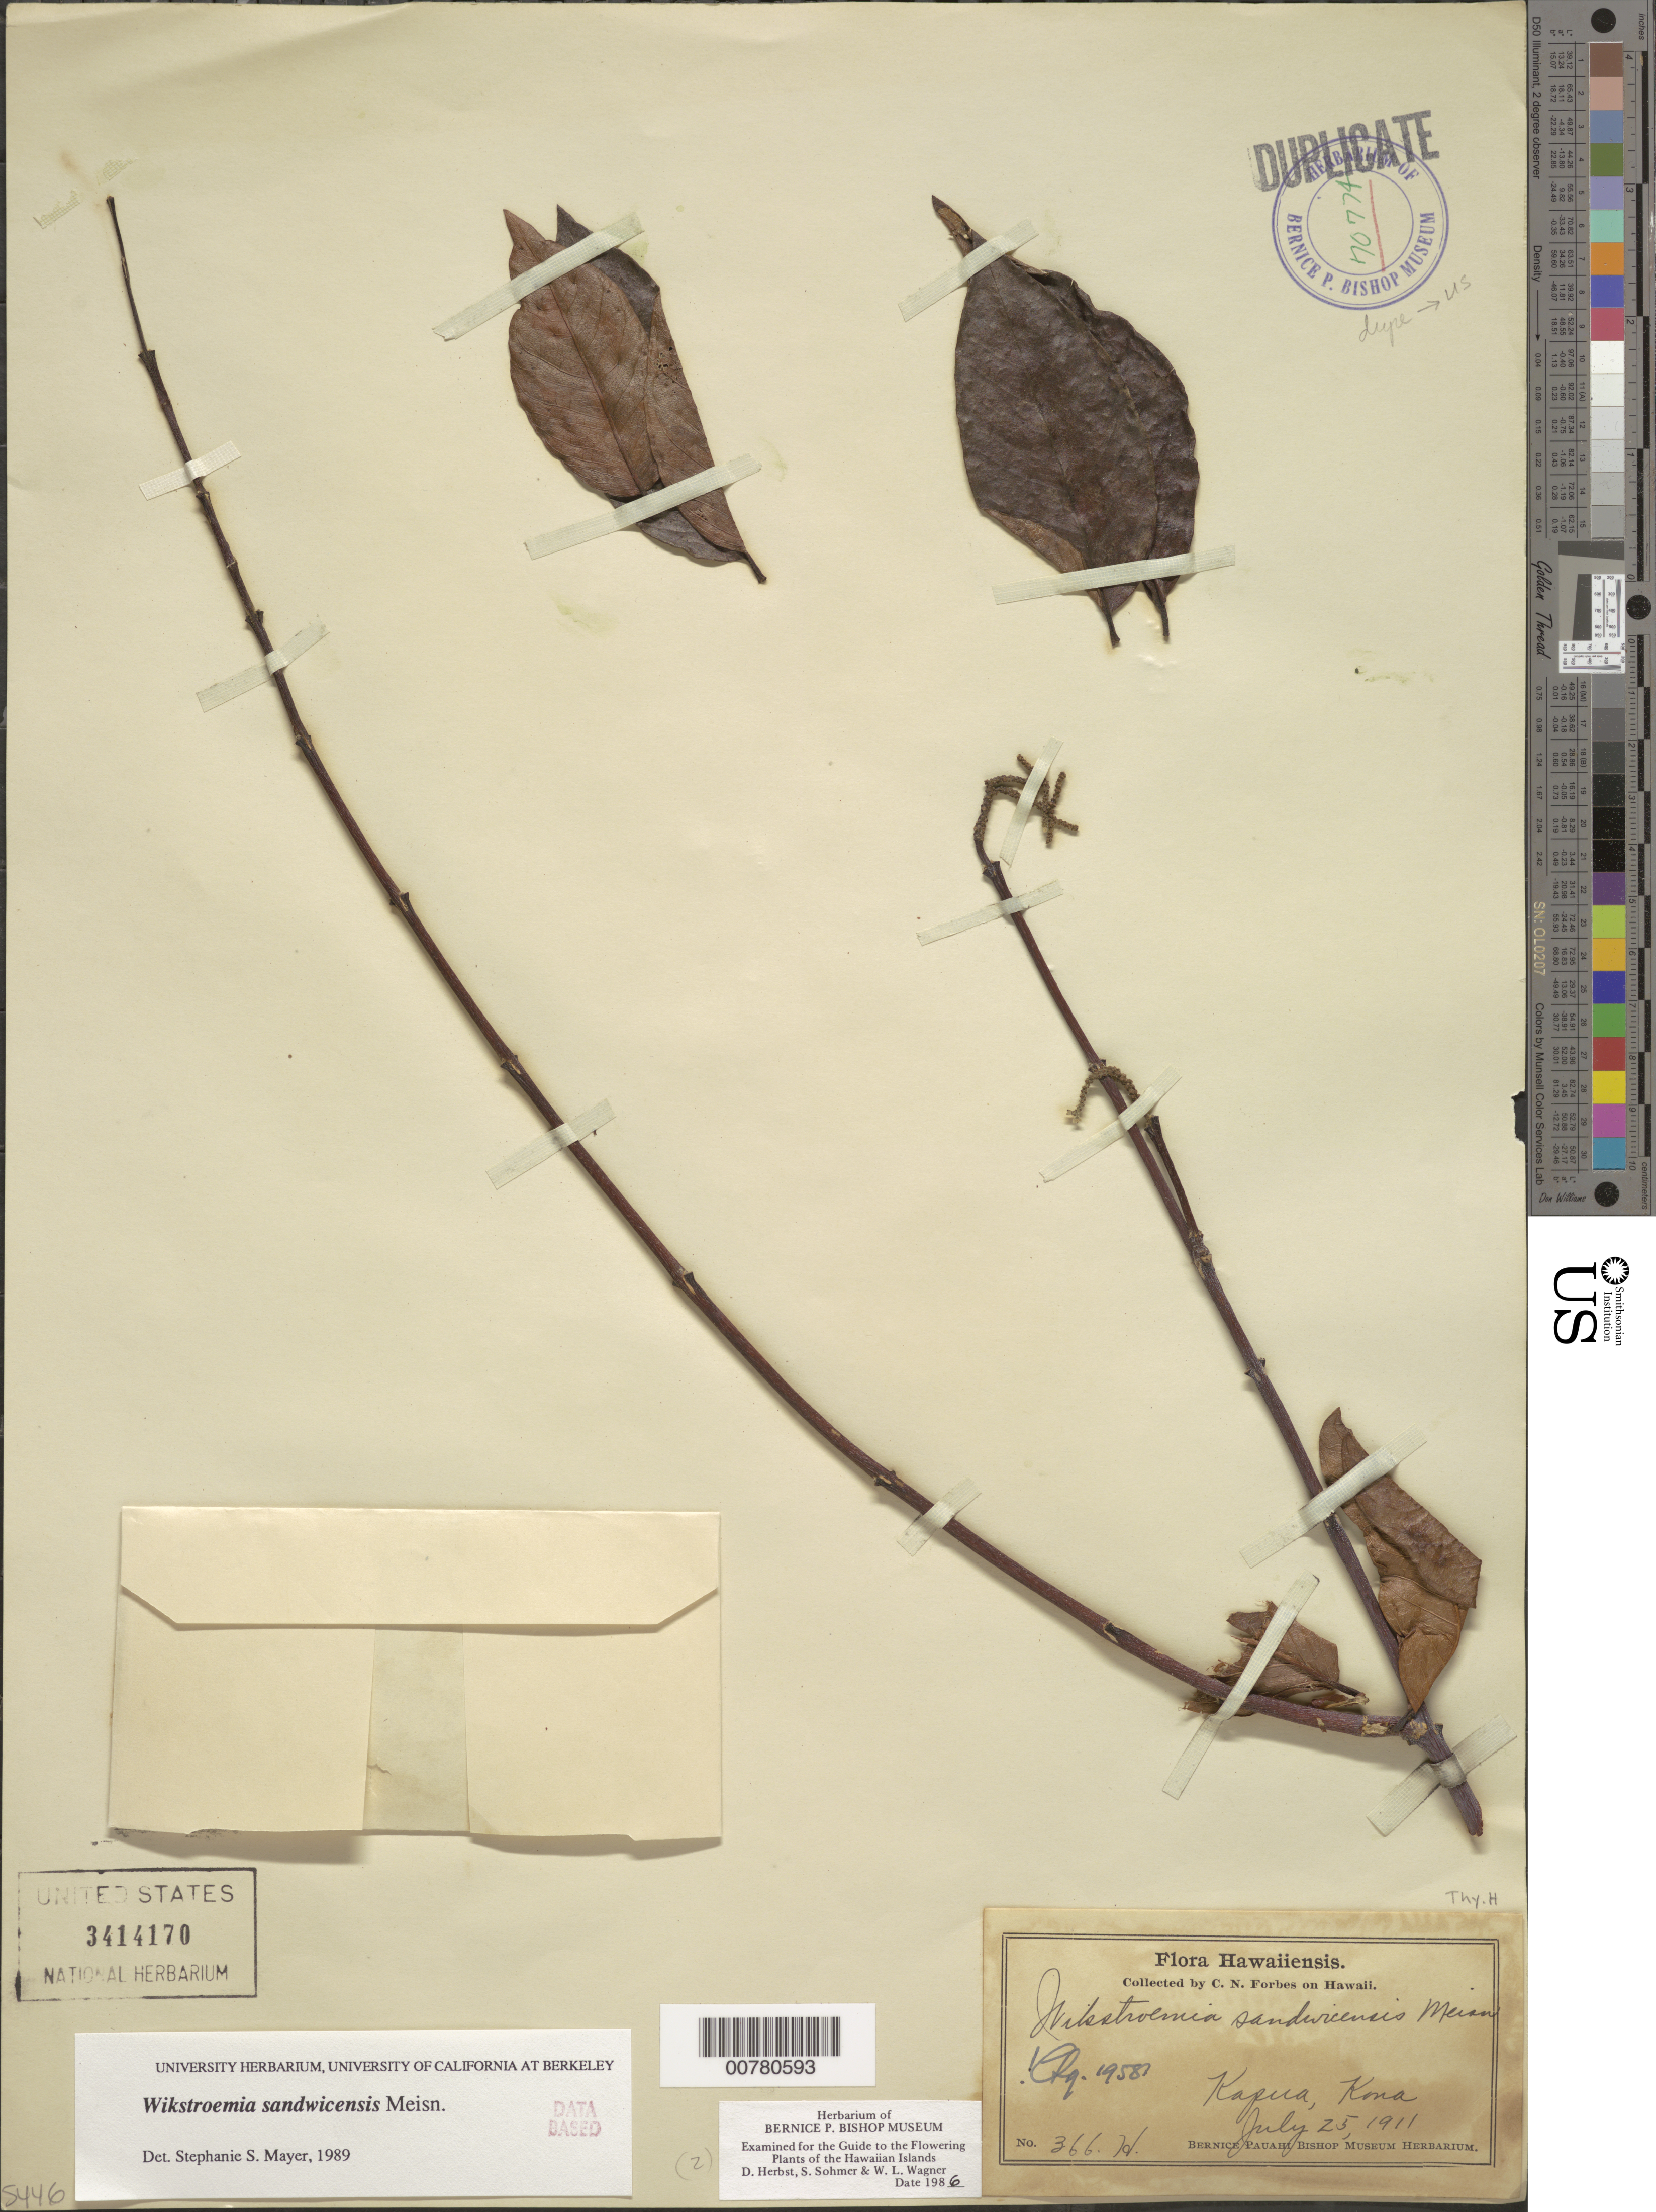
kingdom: Plantae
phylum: Tracheophyta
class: Magnoliopsida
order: Malvales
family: Thymelaeaceae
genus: Wikstroemia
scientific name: Wikstroemia sandwicensis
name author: Meisn.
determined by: Wagner, W. L.; Herbst, D. R.; Sohmer, S. H.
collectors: C. N. Forbes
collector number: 366.H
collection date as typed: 25 Jul 1911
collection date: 1911-07-25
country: United States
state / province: Hawaii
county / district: Hawaii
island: Hawaii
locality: Kapua, Kona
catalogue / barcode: US 3414170